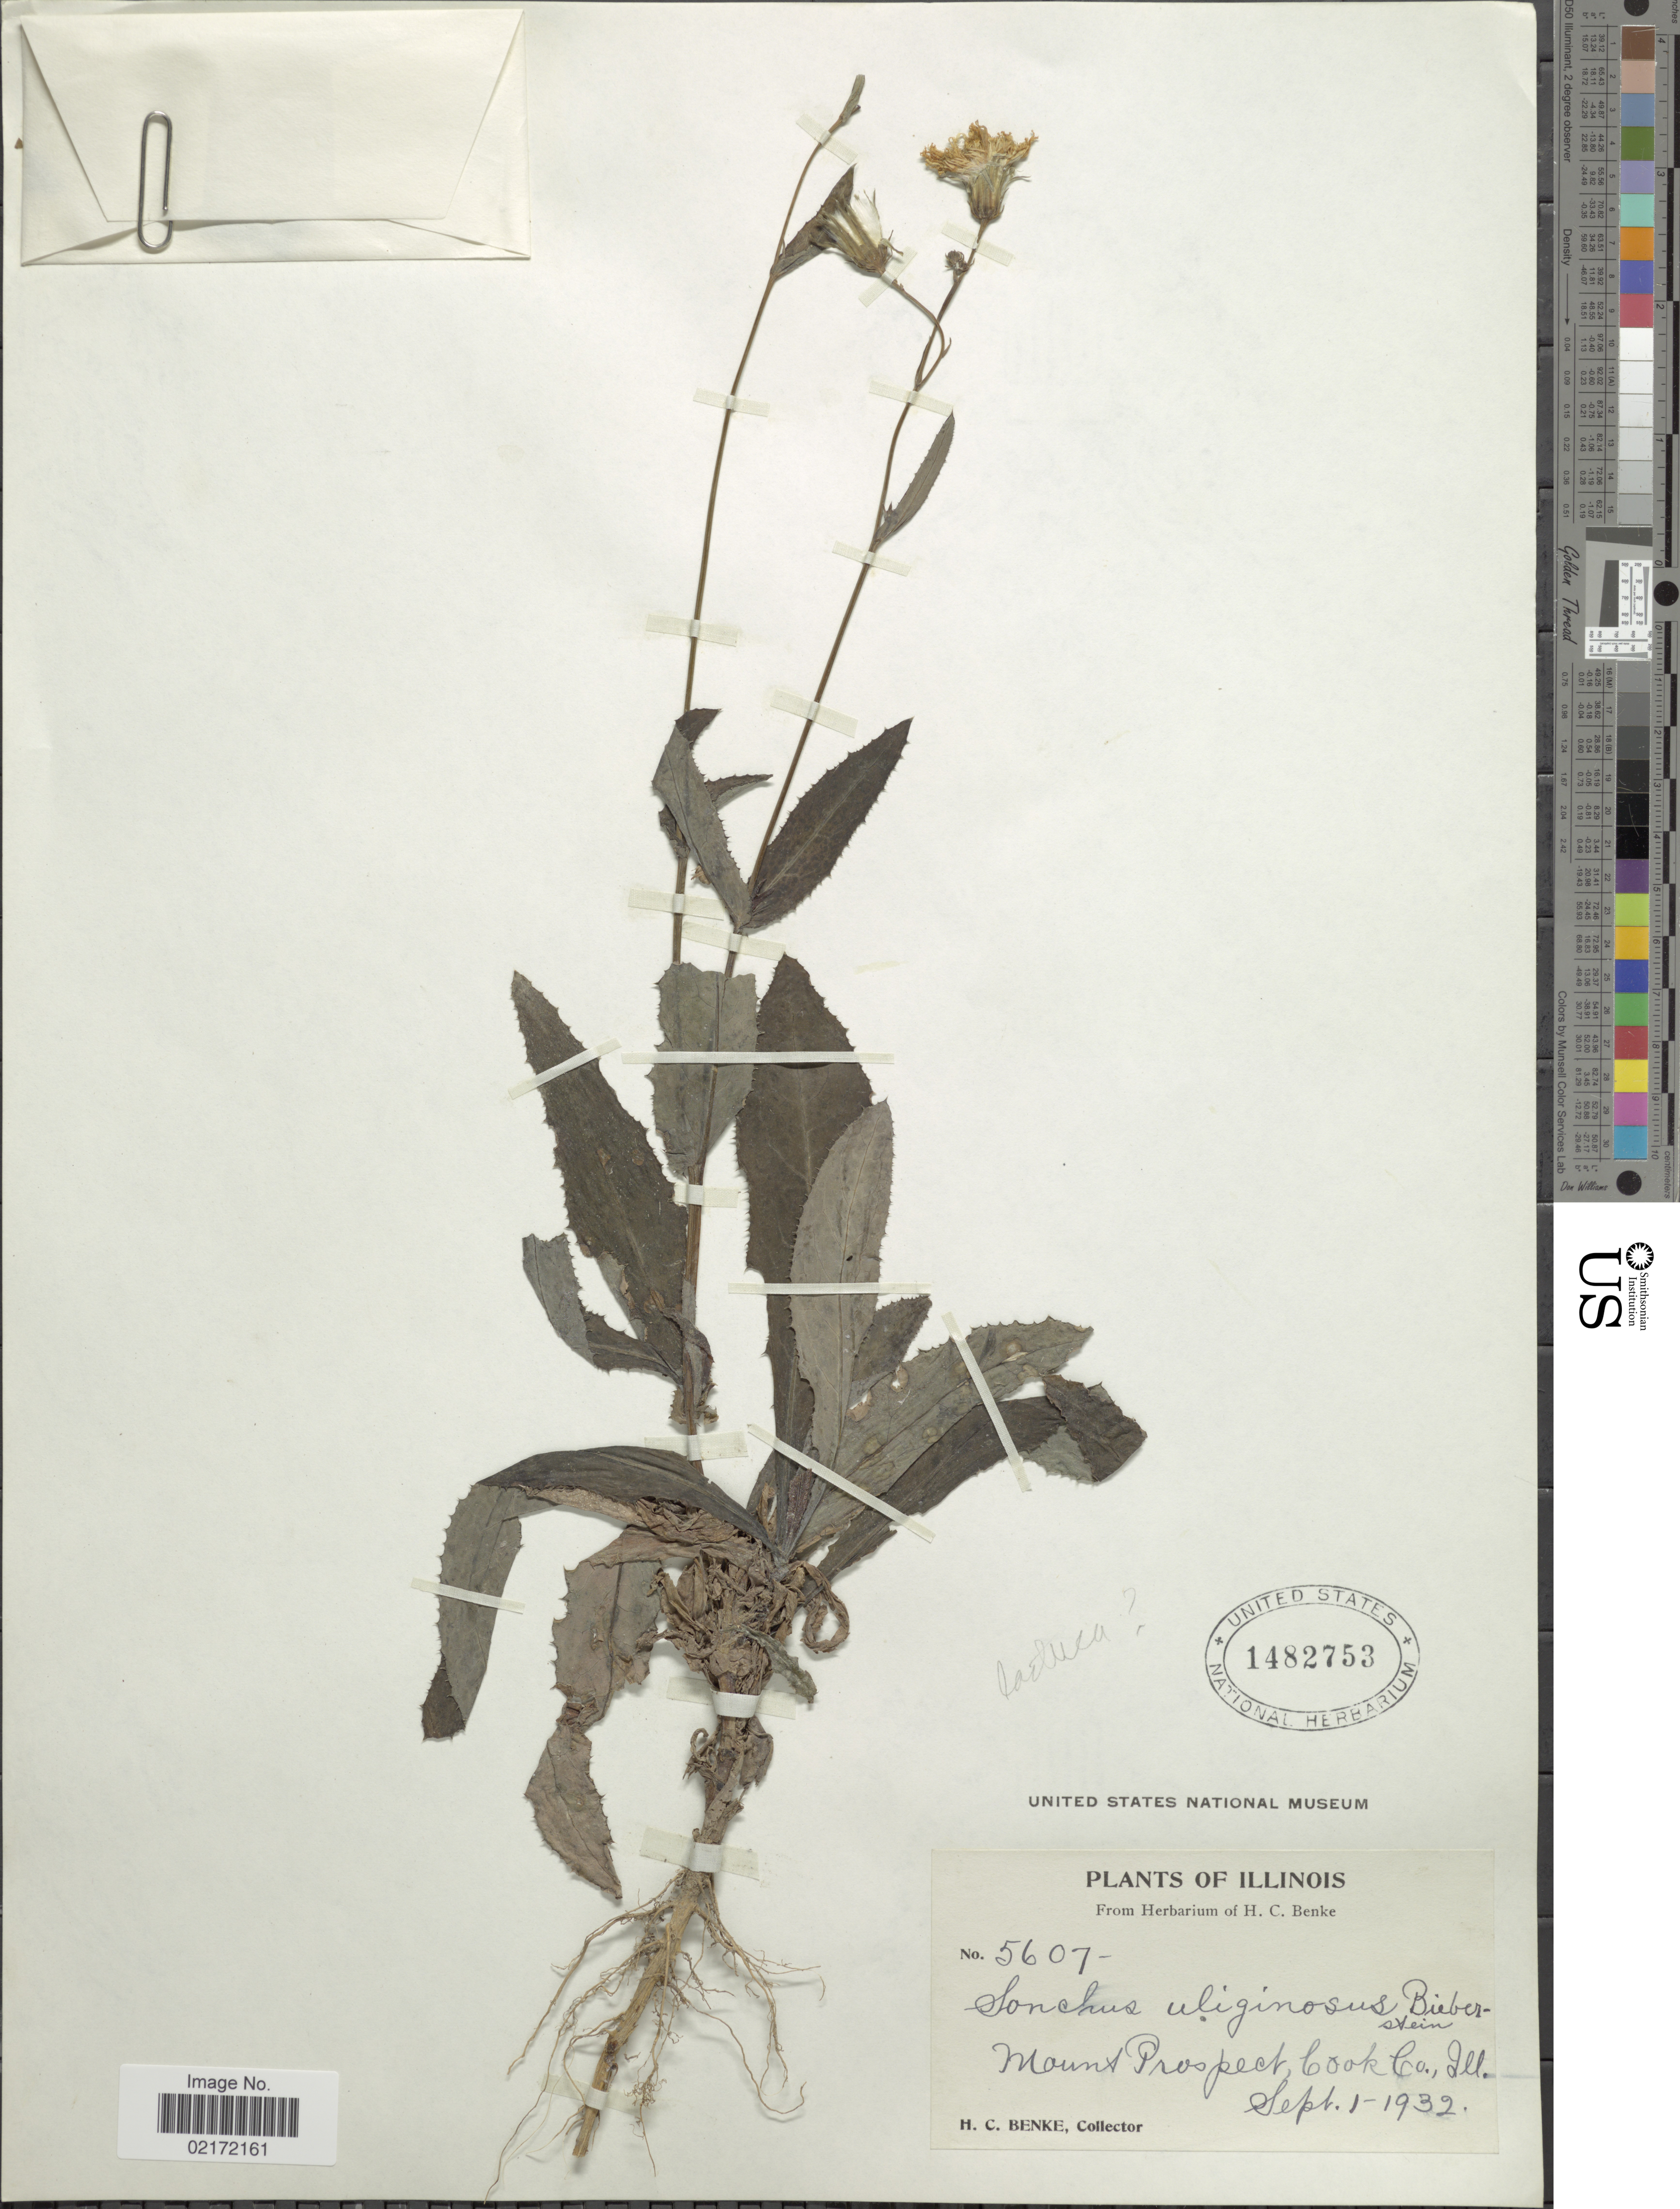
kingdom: Plantae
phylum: Tracheophyta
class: Magnoliopsida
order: Asterales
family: Asteraceae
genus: Sonchus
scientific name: Sonchus arvensis subsp. uliginosus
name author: (M. Bieb.) Nyman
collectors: H. Benke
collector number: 5607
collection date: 1932-09-01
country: United States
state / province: Illinois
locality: Mount Prospect, Cook Co.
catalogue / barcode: US 1482753